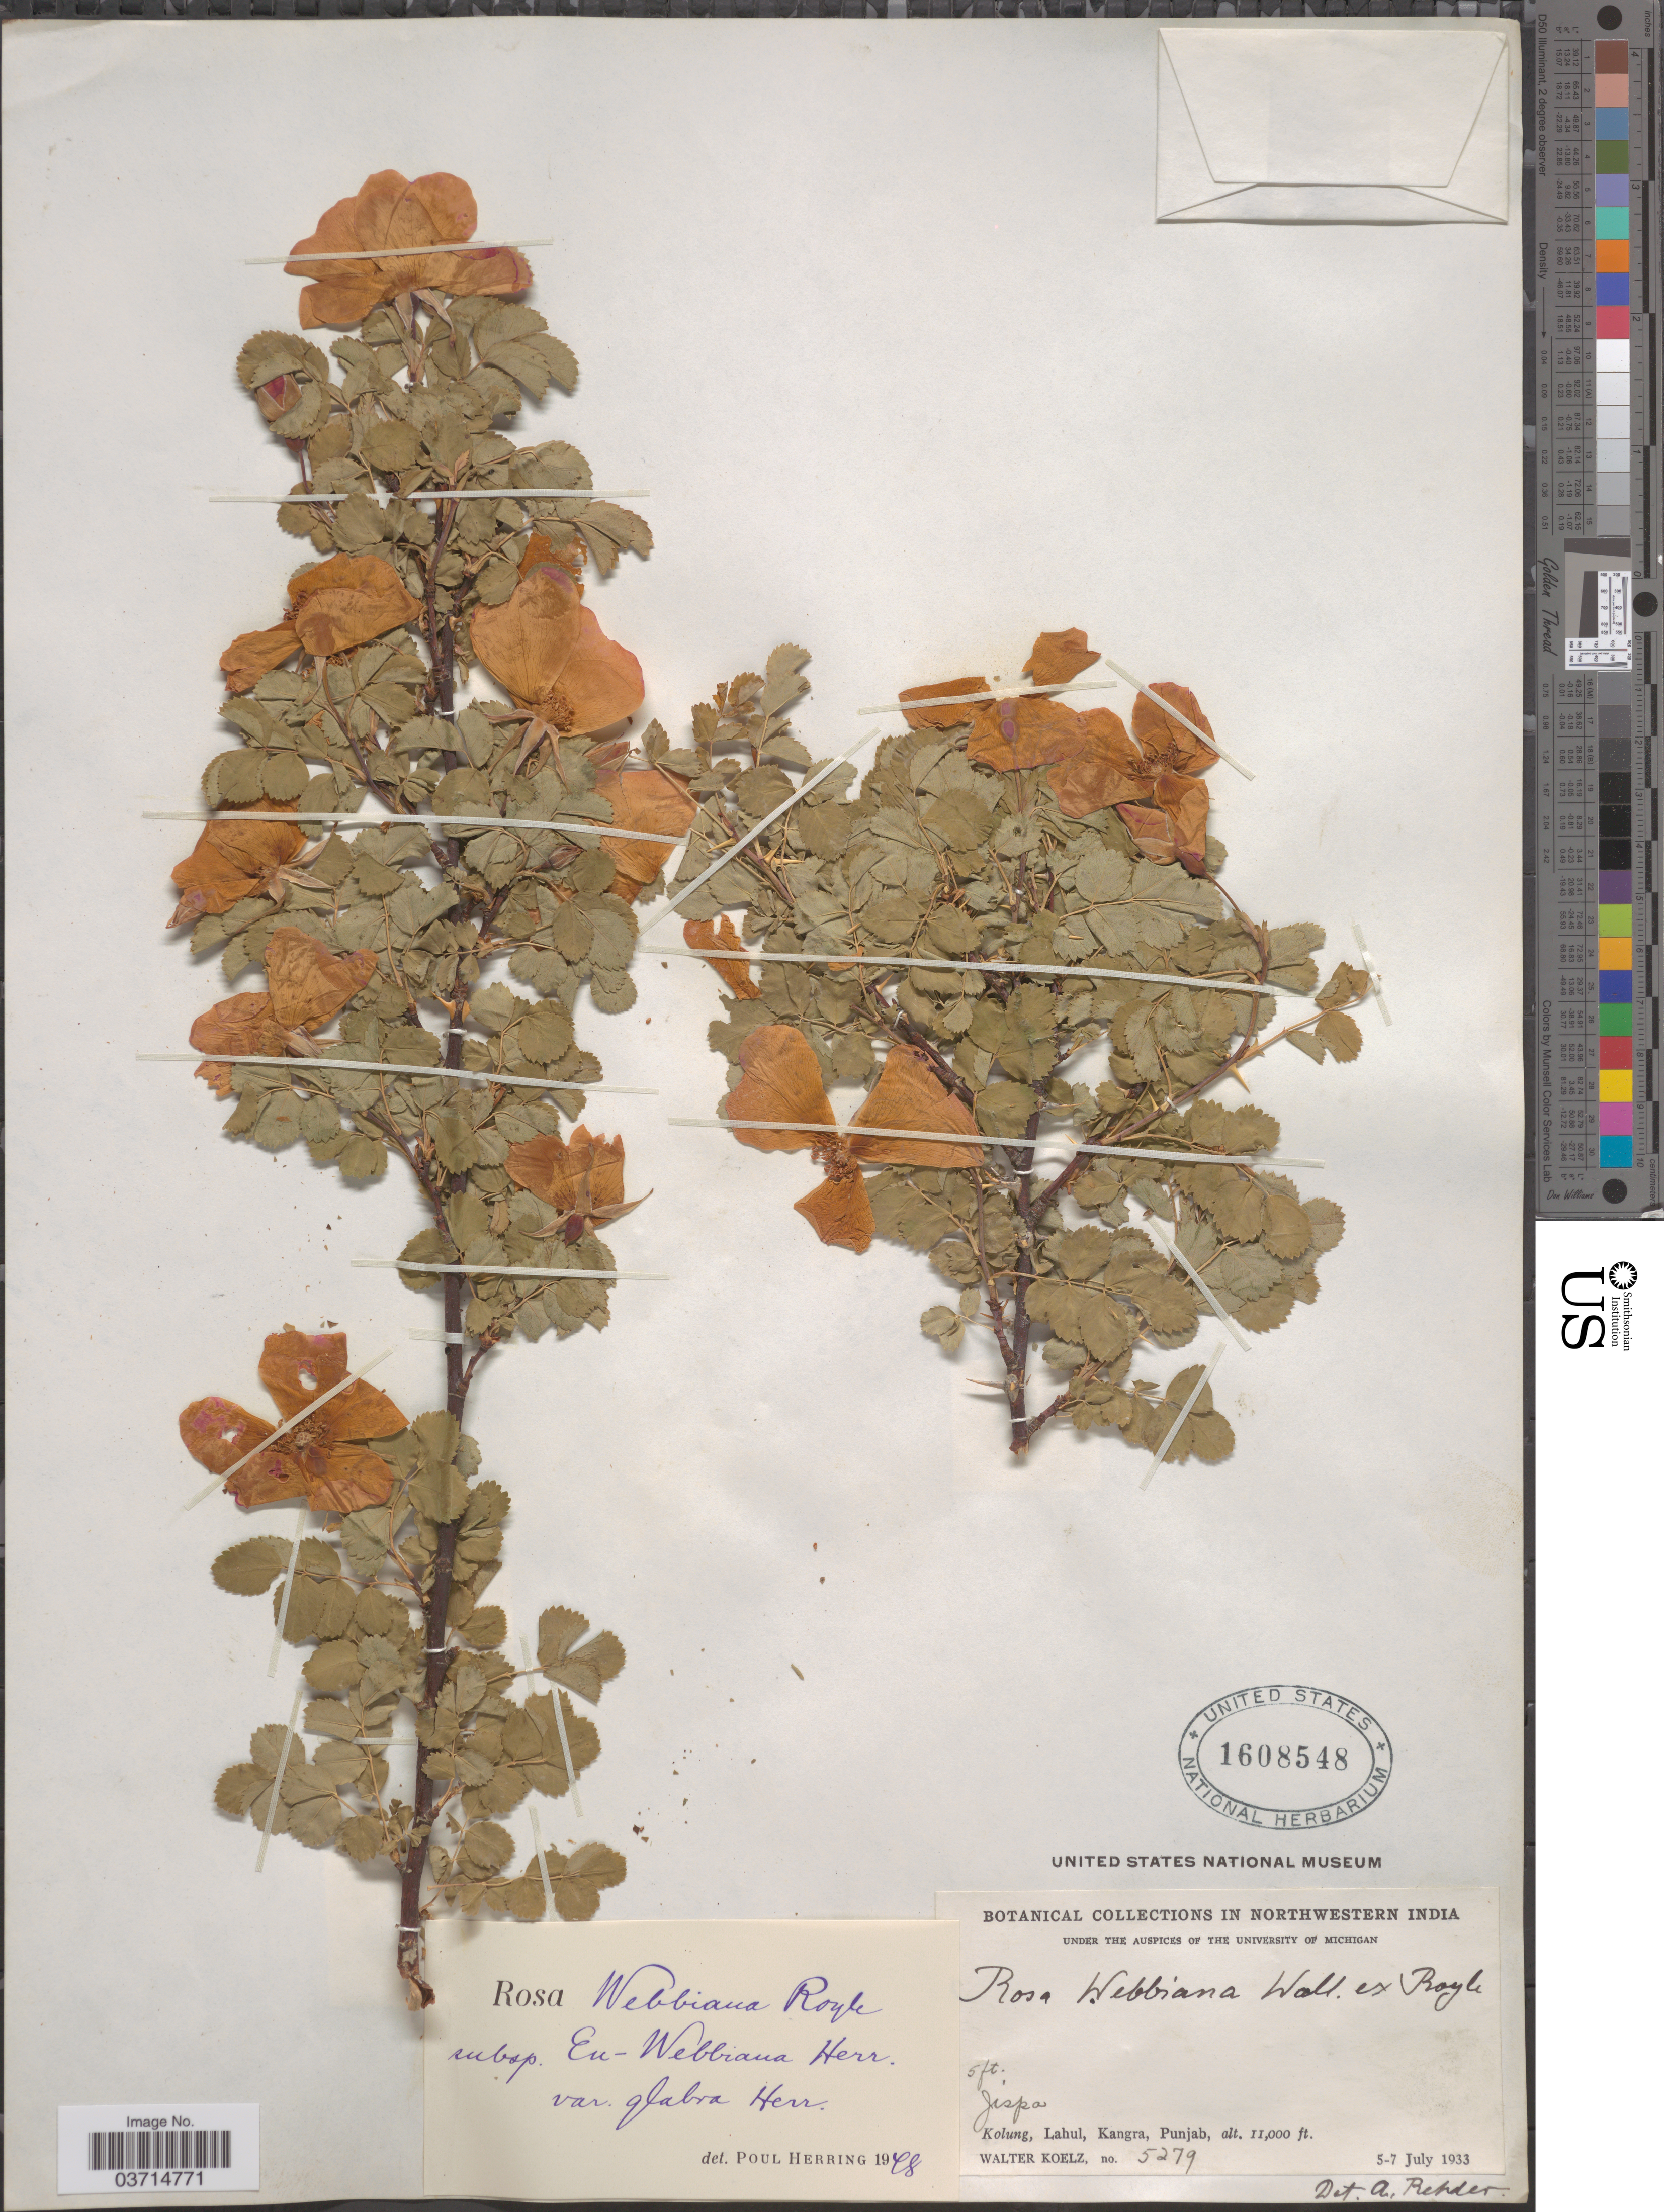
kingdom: Plantae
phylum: Tracheophyta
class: Magnoliopsida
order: Rosales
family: Rosaceae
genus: Rosa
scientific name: Rosa webbiana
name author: Wall. ex Royle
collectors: W. N. Koelz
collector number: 5279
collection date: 1933-07-05/1933-07-07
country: India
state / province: Punjab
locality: Northwestern India. Jispa. Kolung, Lahul, Kangra.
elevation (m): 3353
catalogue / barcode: US 1608548